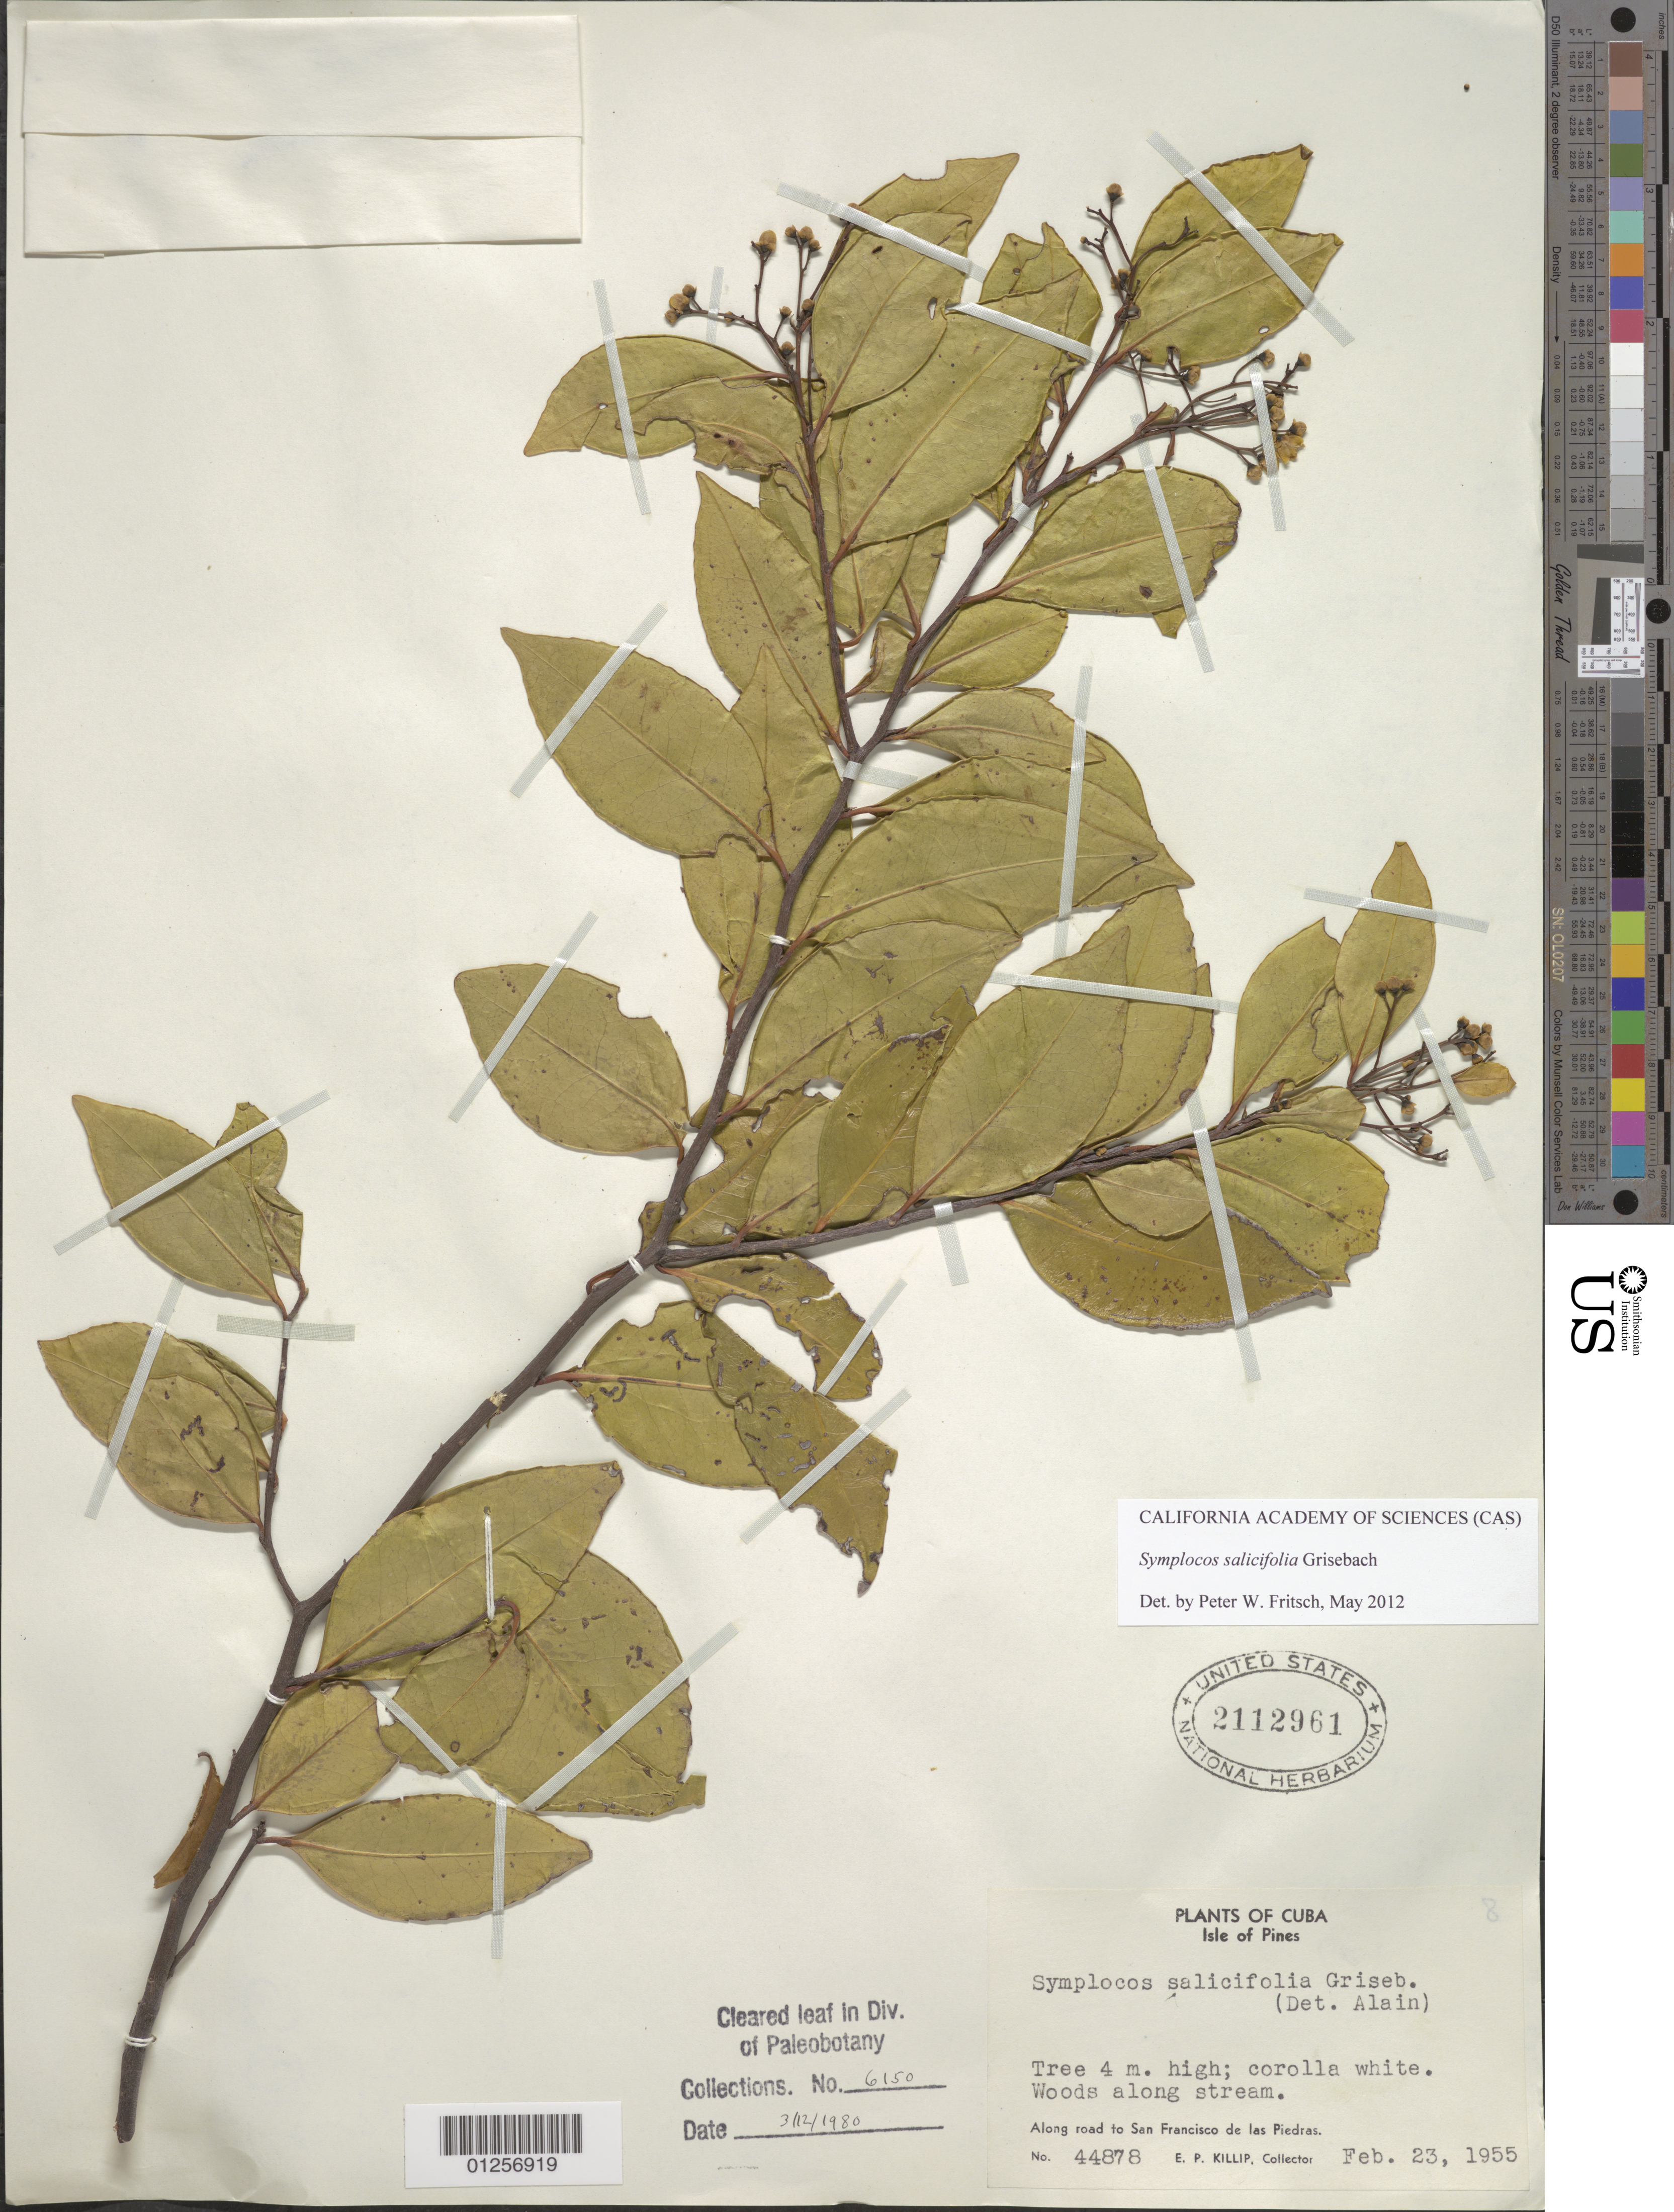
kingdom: Plantae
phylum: Tracheophyta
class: Magnoliopsida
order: Ericales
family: Symplocaceae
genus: Symplocos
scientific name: Symplocos salicifolia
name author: Griseb.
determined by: Fritsch, Peter W.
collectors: E. P. Killip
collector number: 44878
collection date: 1955-02-23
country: Cuba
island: Isla de la Juventud (Isle of Pines)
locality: San Francisco de las Piedras, along road to.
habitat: Woods along stream.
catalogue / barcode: US 2112961